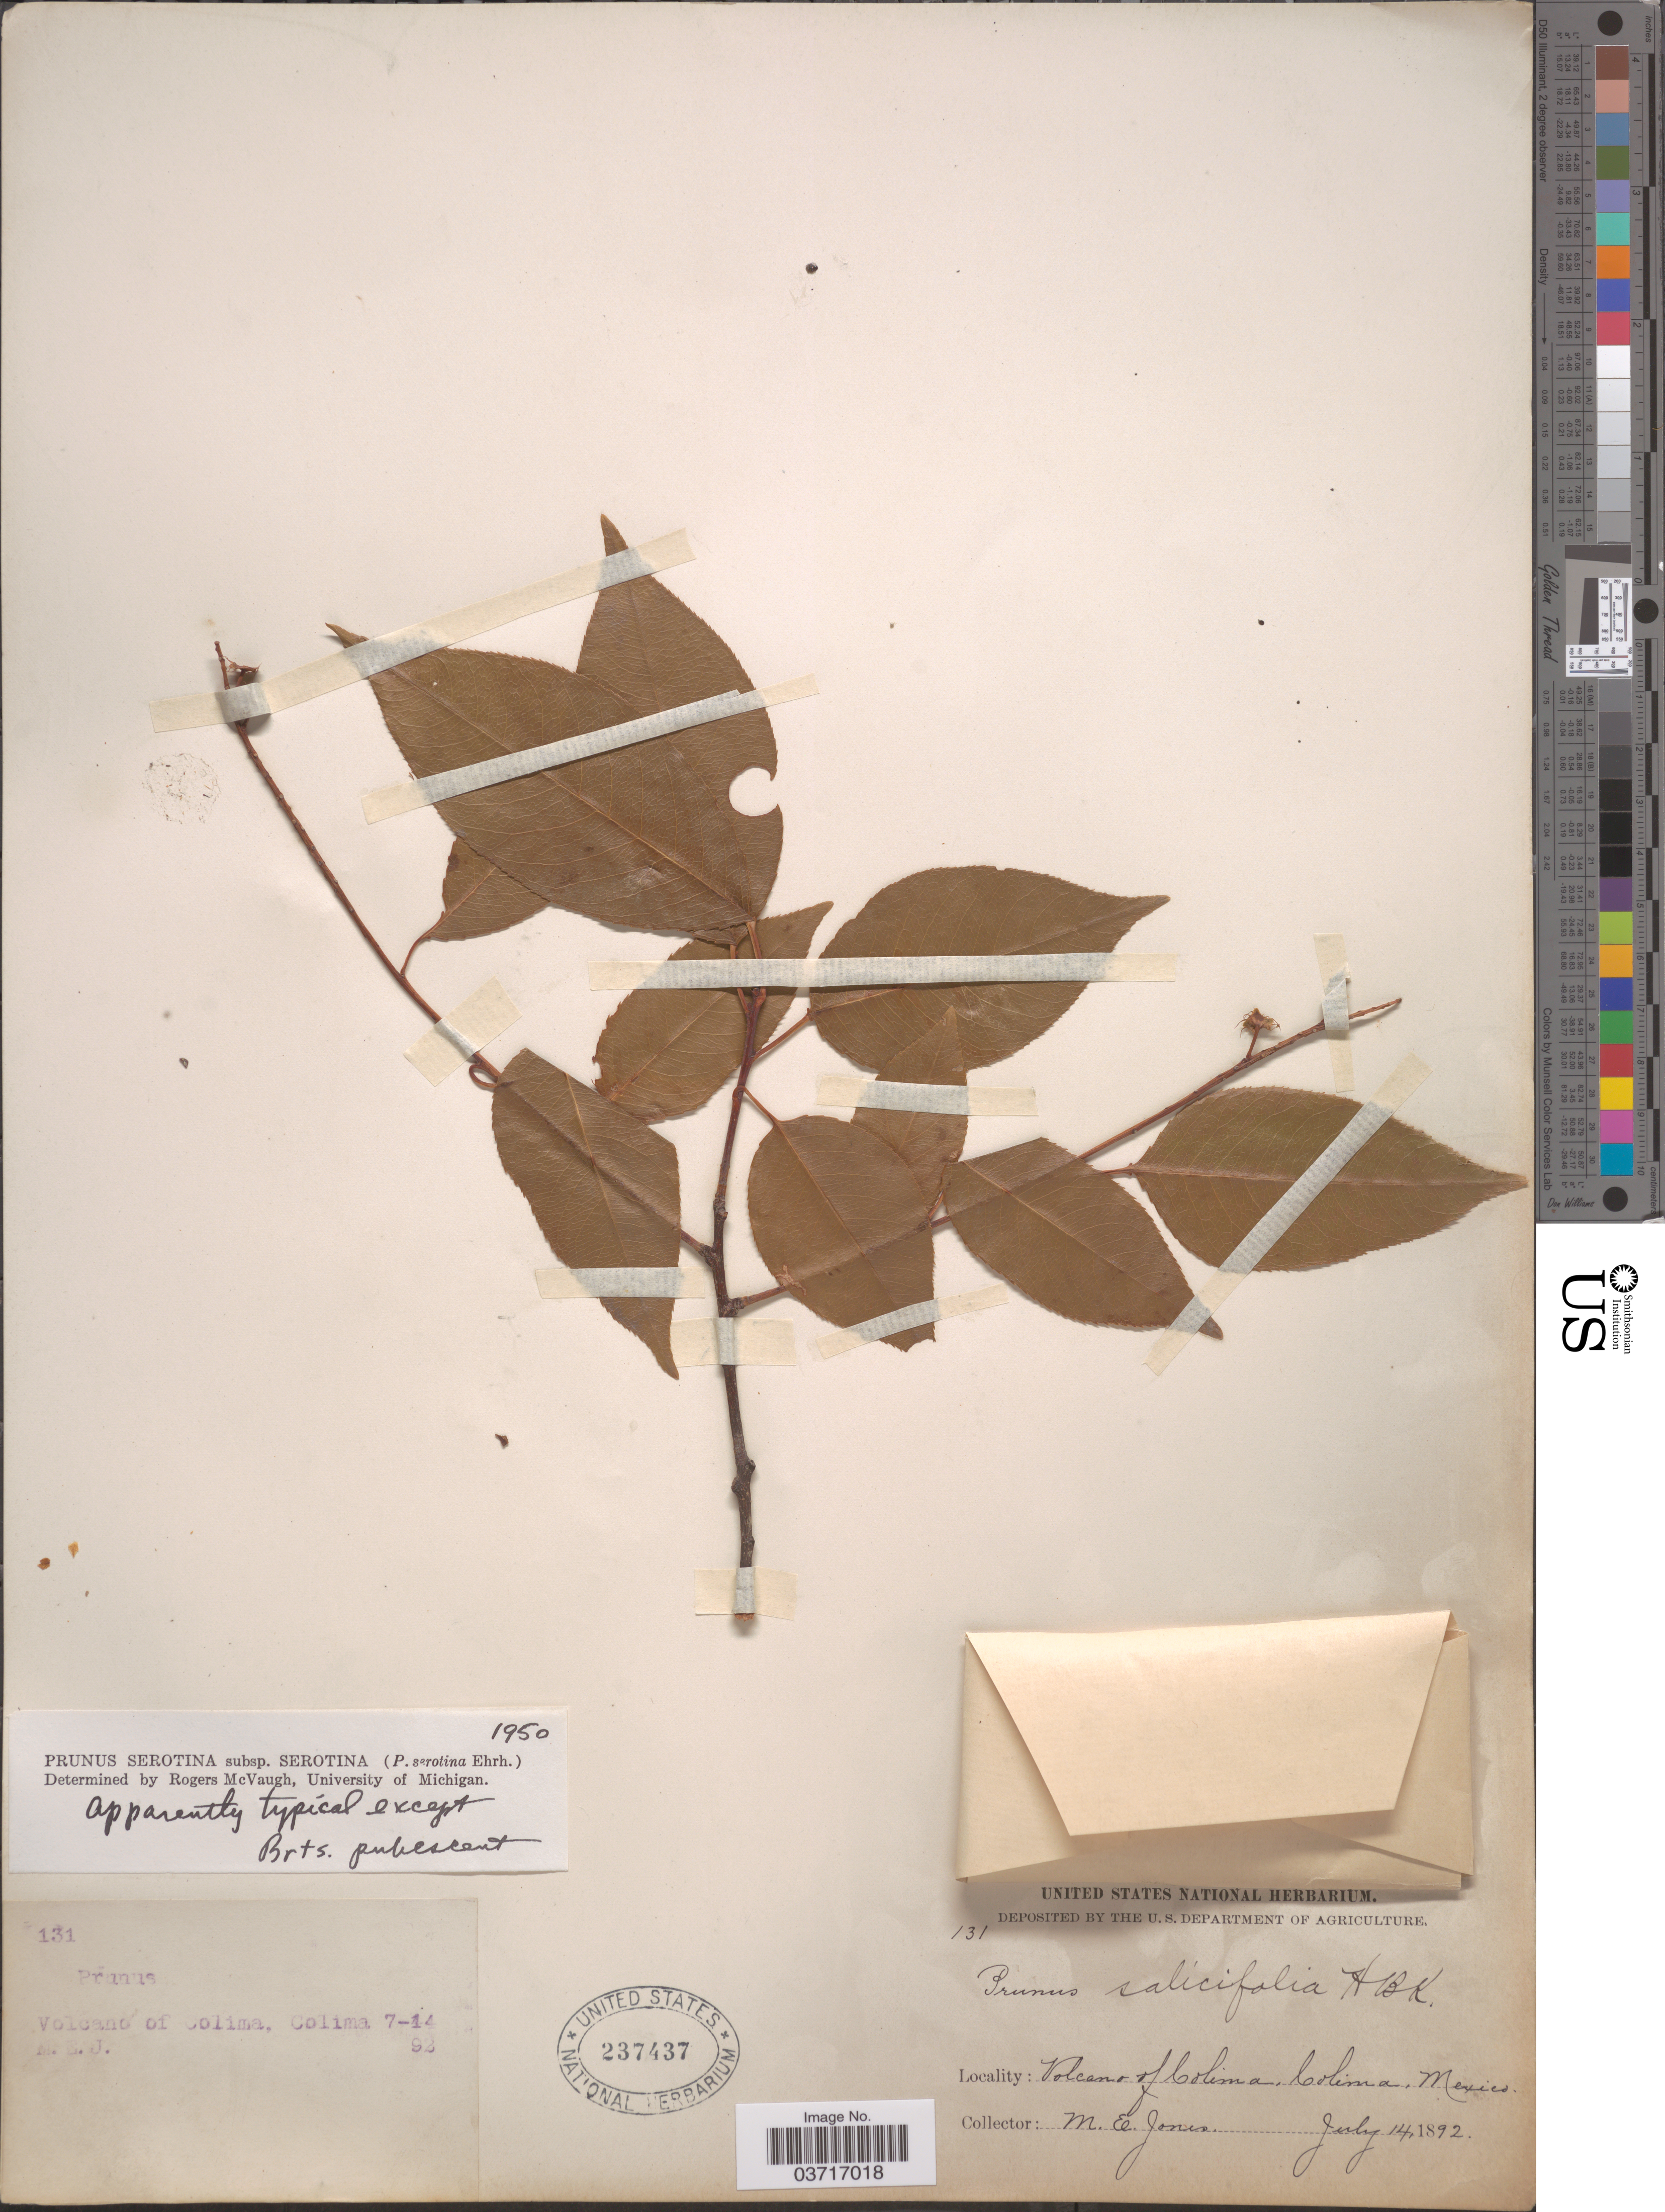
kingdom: Plantae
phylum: Tracheophyta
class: Magnoliopsida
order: Rosales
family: Rosaceae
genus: Prunus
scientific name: Prunus serotina var. serotina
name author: Ehrh.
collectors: M. E. Jones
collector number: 131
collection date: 1892-07-14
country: Mexico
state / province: Colima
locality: Volcano of Colima.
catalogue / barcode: US 237437